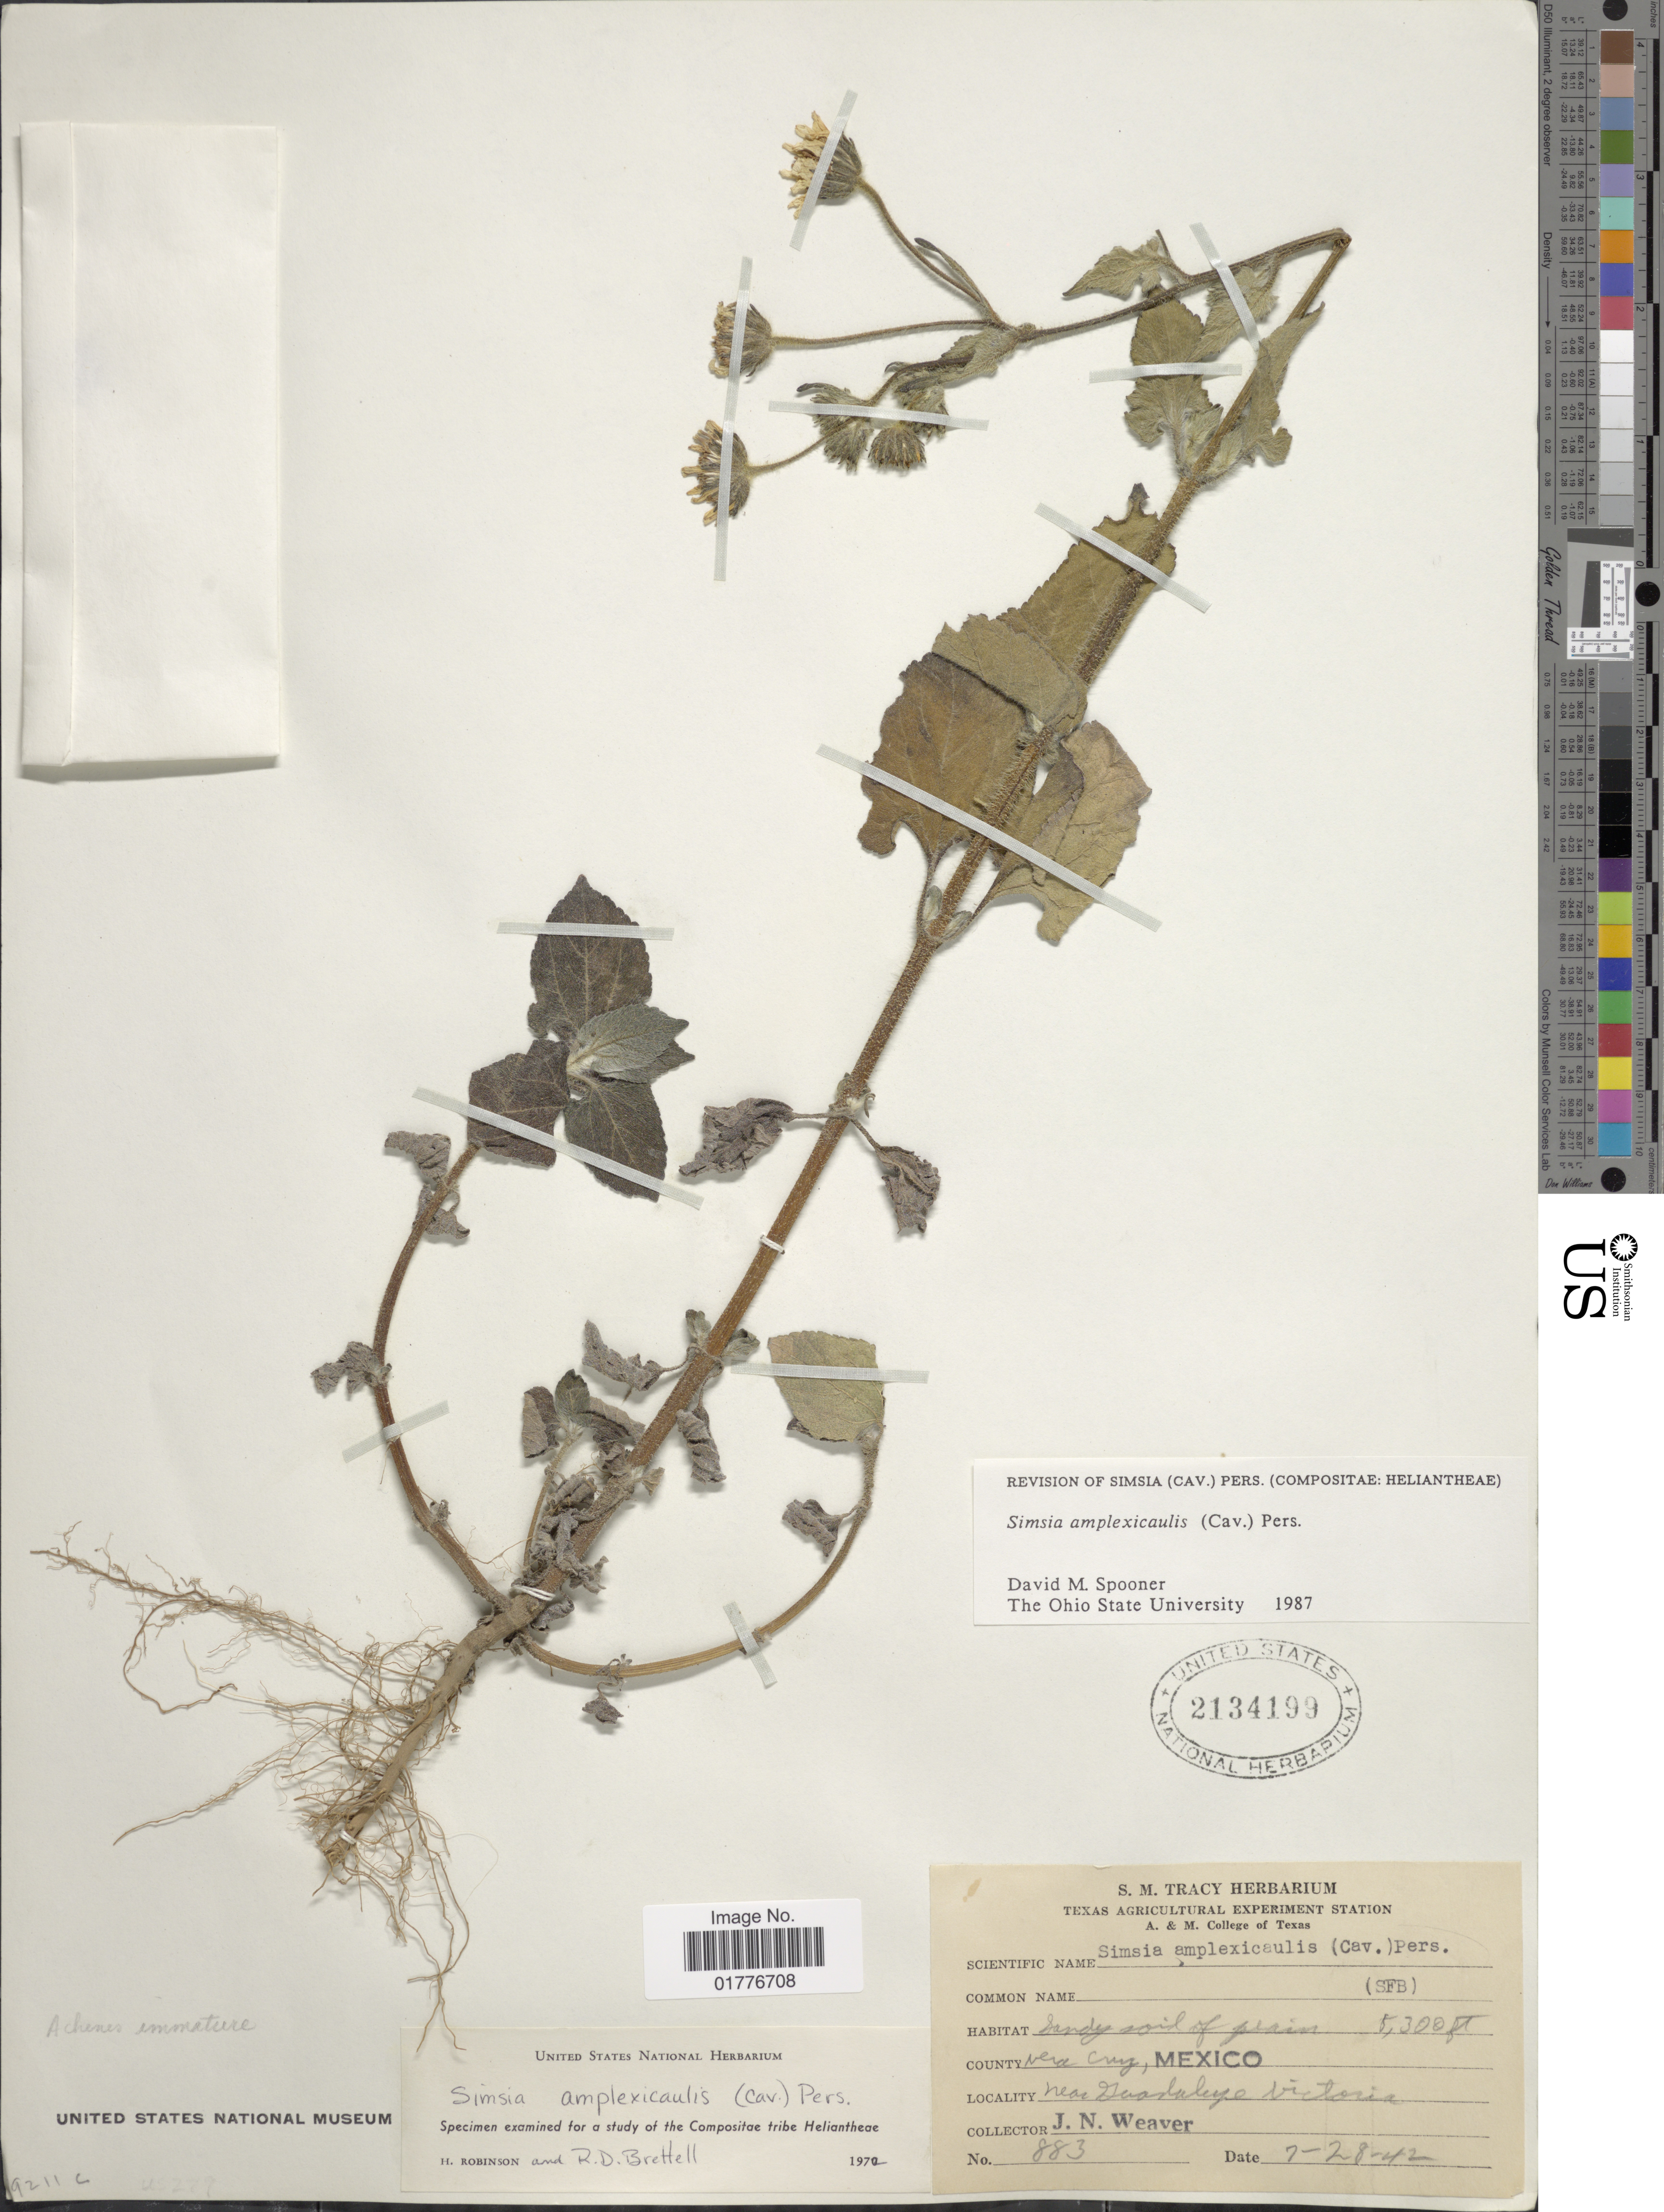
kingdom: Plantae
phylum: Tracheophyta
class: Magnoliopsida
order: Asterales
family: Asteraceae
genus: Simsia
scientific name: Simsia amplexicaulis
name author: (Cav.) Pers.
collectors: J. N. Weaver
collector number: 883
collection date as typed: Transcribed d/m/y: 27/7/42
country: Mexico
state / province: Veracruz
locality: Near Guadelupe Victoria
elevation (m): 1615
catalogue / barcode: US 2134199